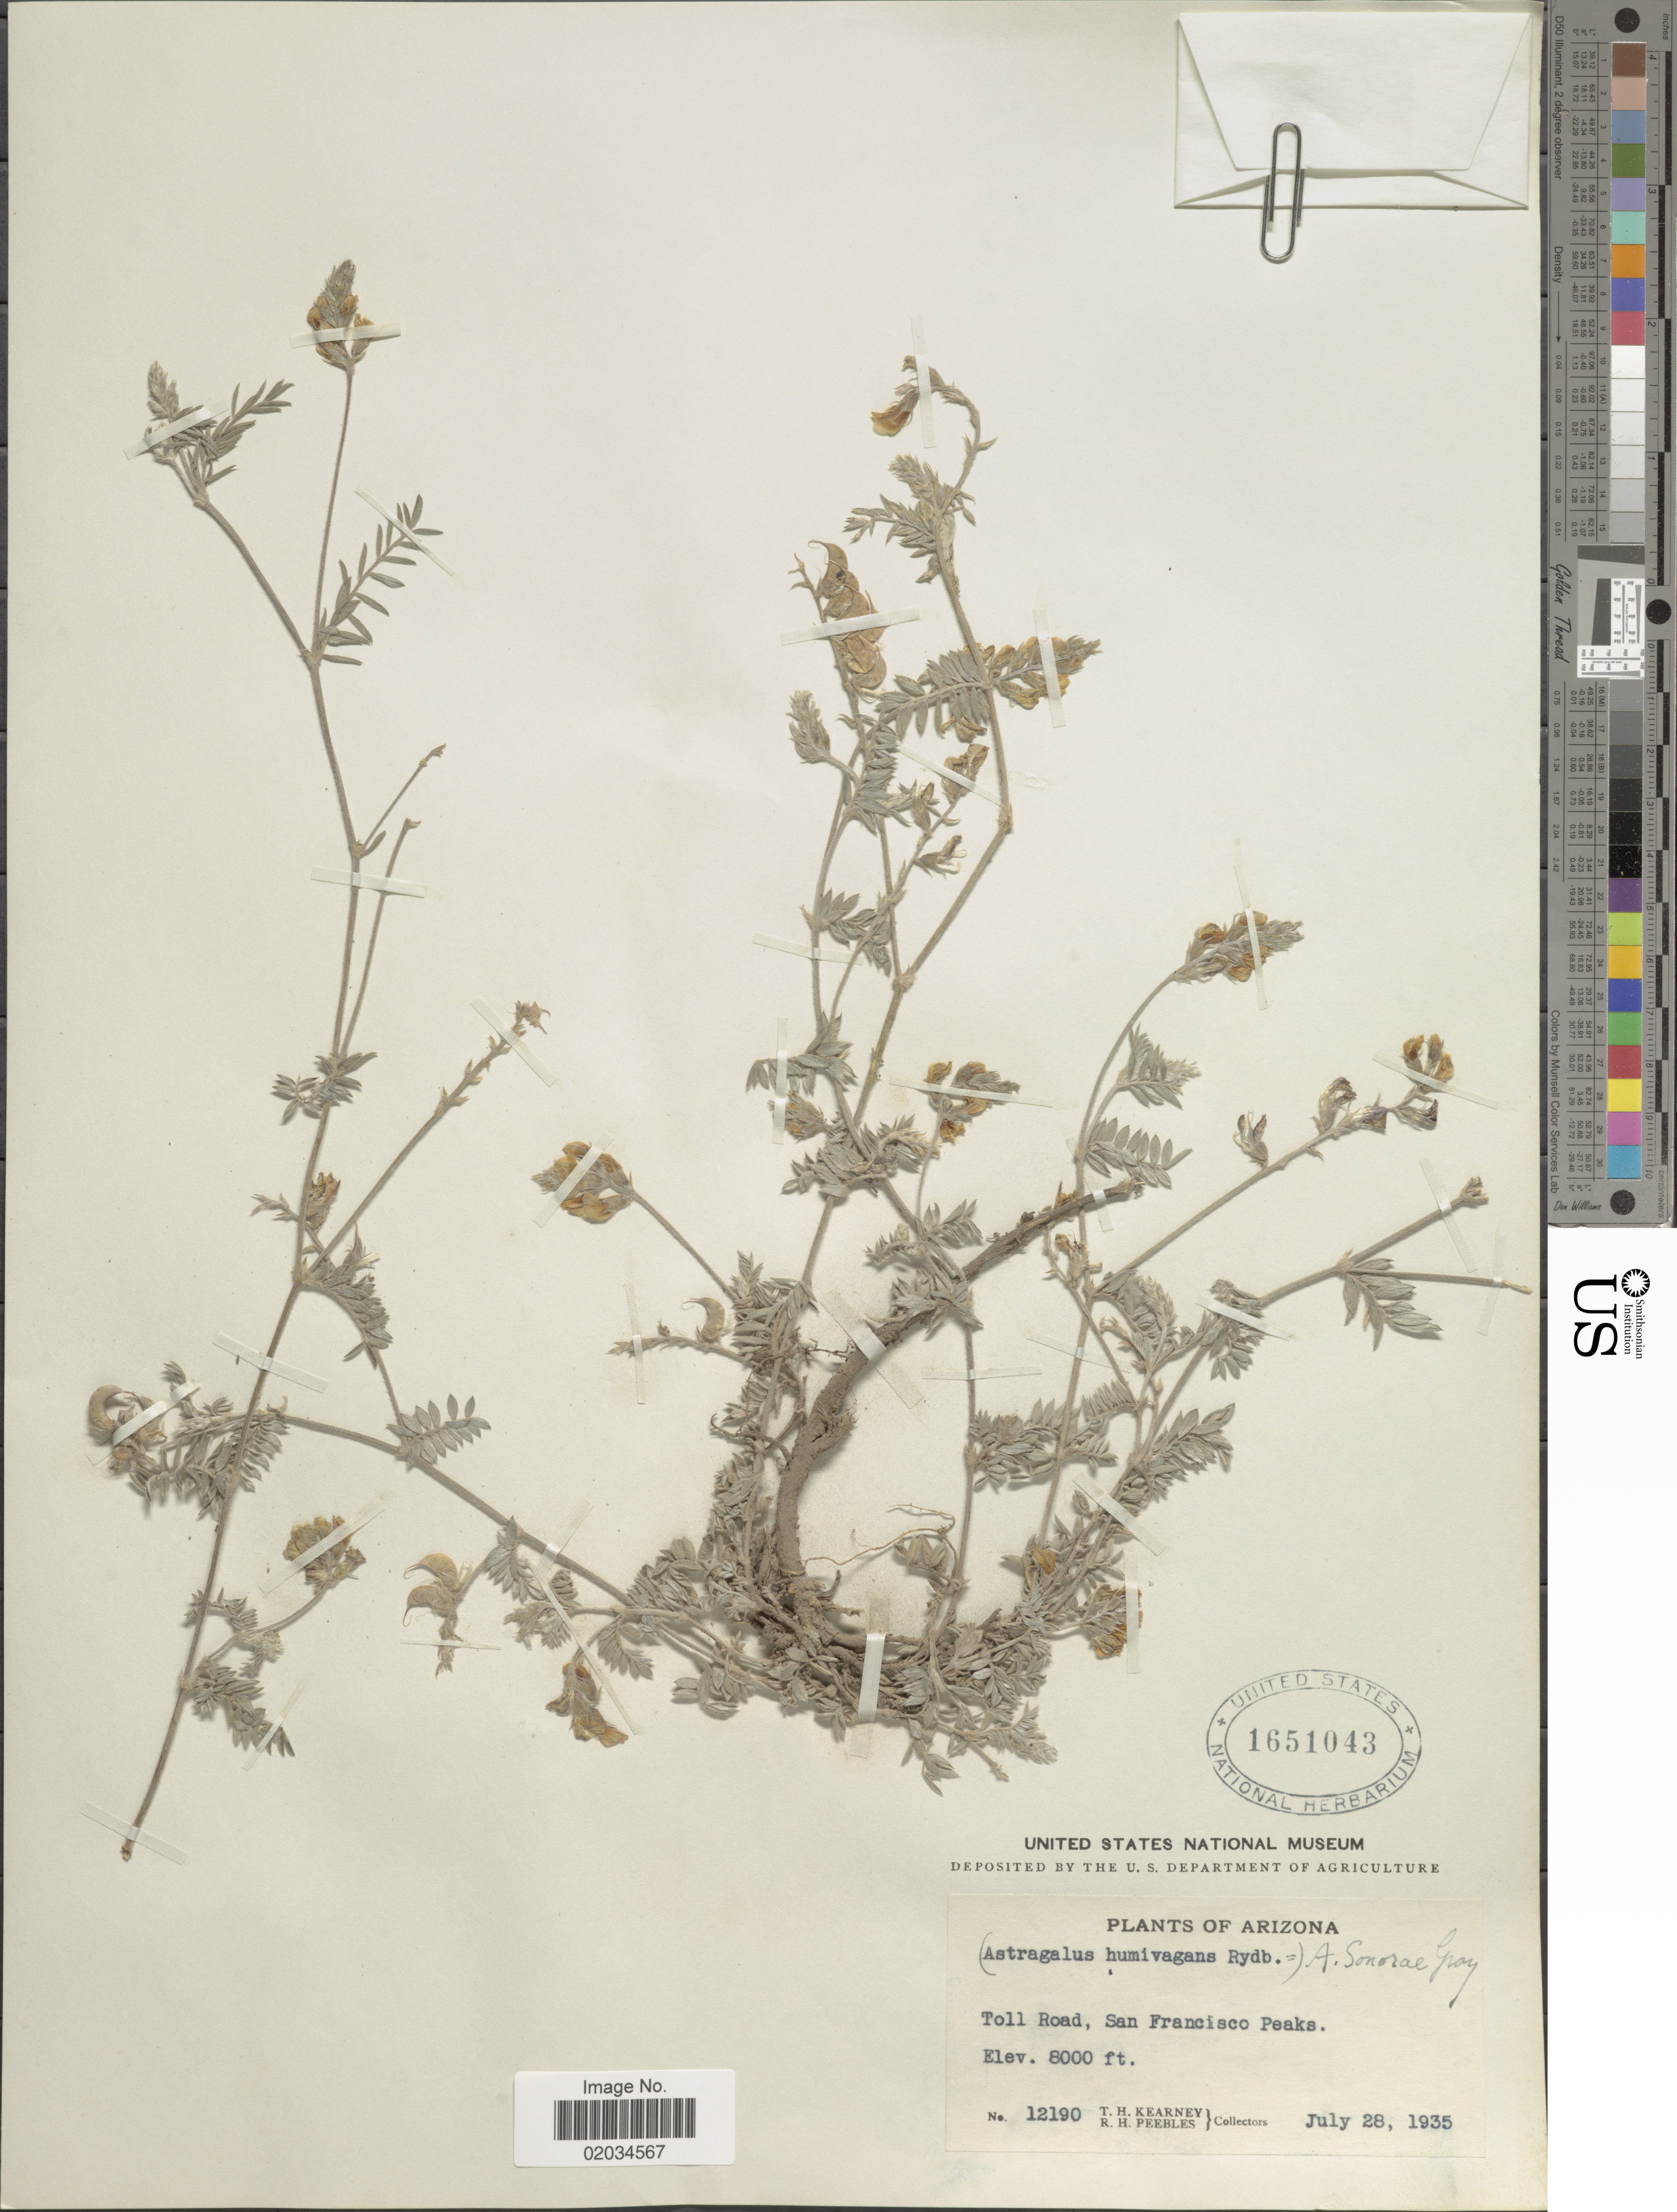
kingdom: Plantae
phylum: Tracheophyta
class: Magnoliopsida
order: Fabales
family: Fabaceae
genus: Astragalus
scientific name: Astragalus sonorae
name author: A. Gray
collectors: T. H. Kearney & R. H. Peebles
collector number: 12190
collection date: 1935-07-28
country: United States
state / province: Arizona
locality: Toll Road, San Francisco Peaks.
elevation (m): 2438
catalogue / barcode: US 1651043